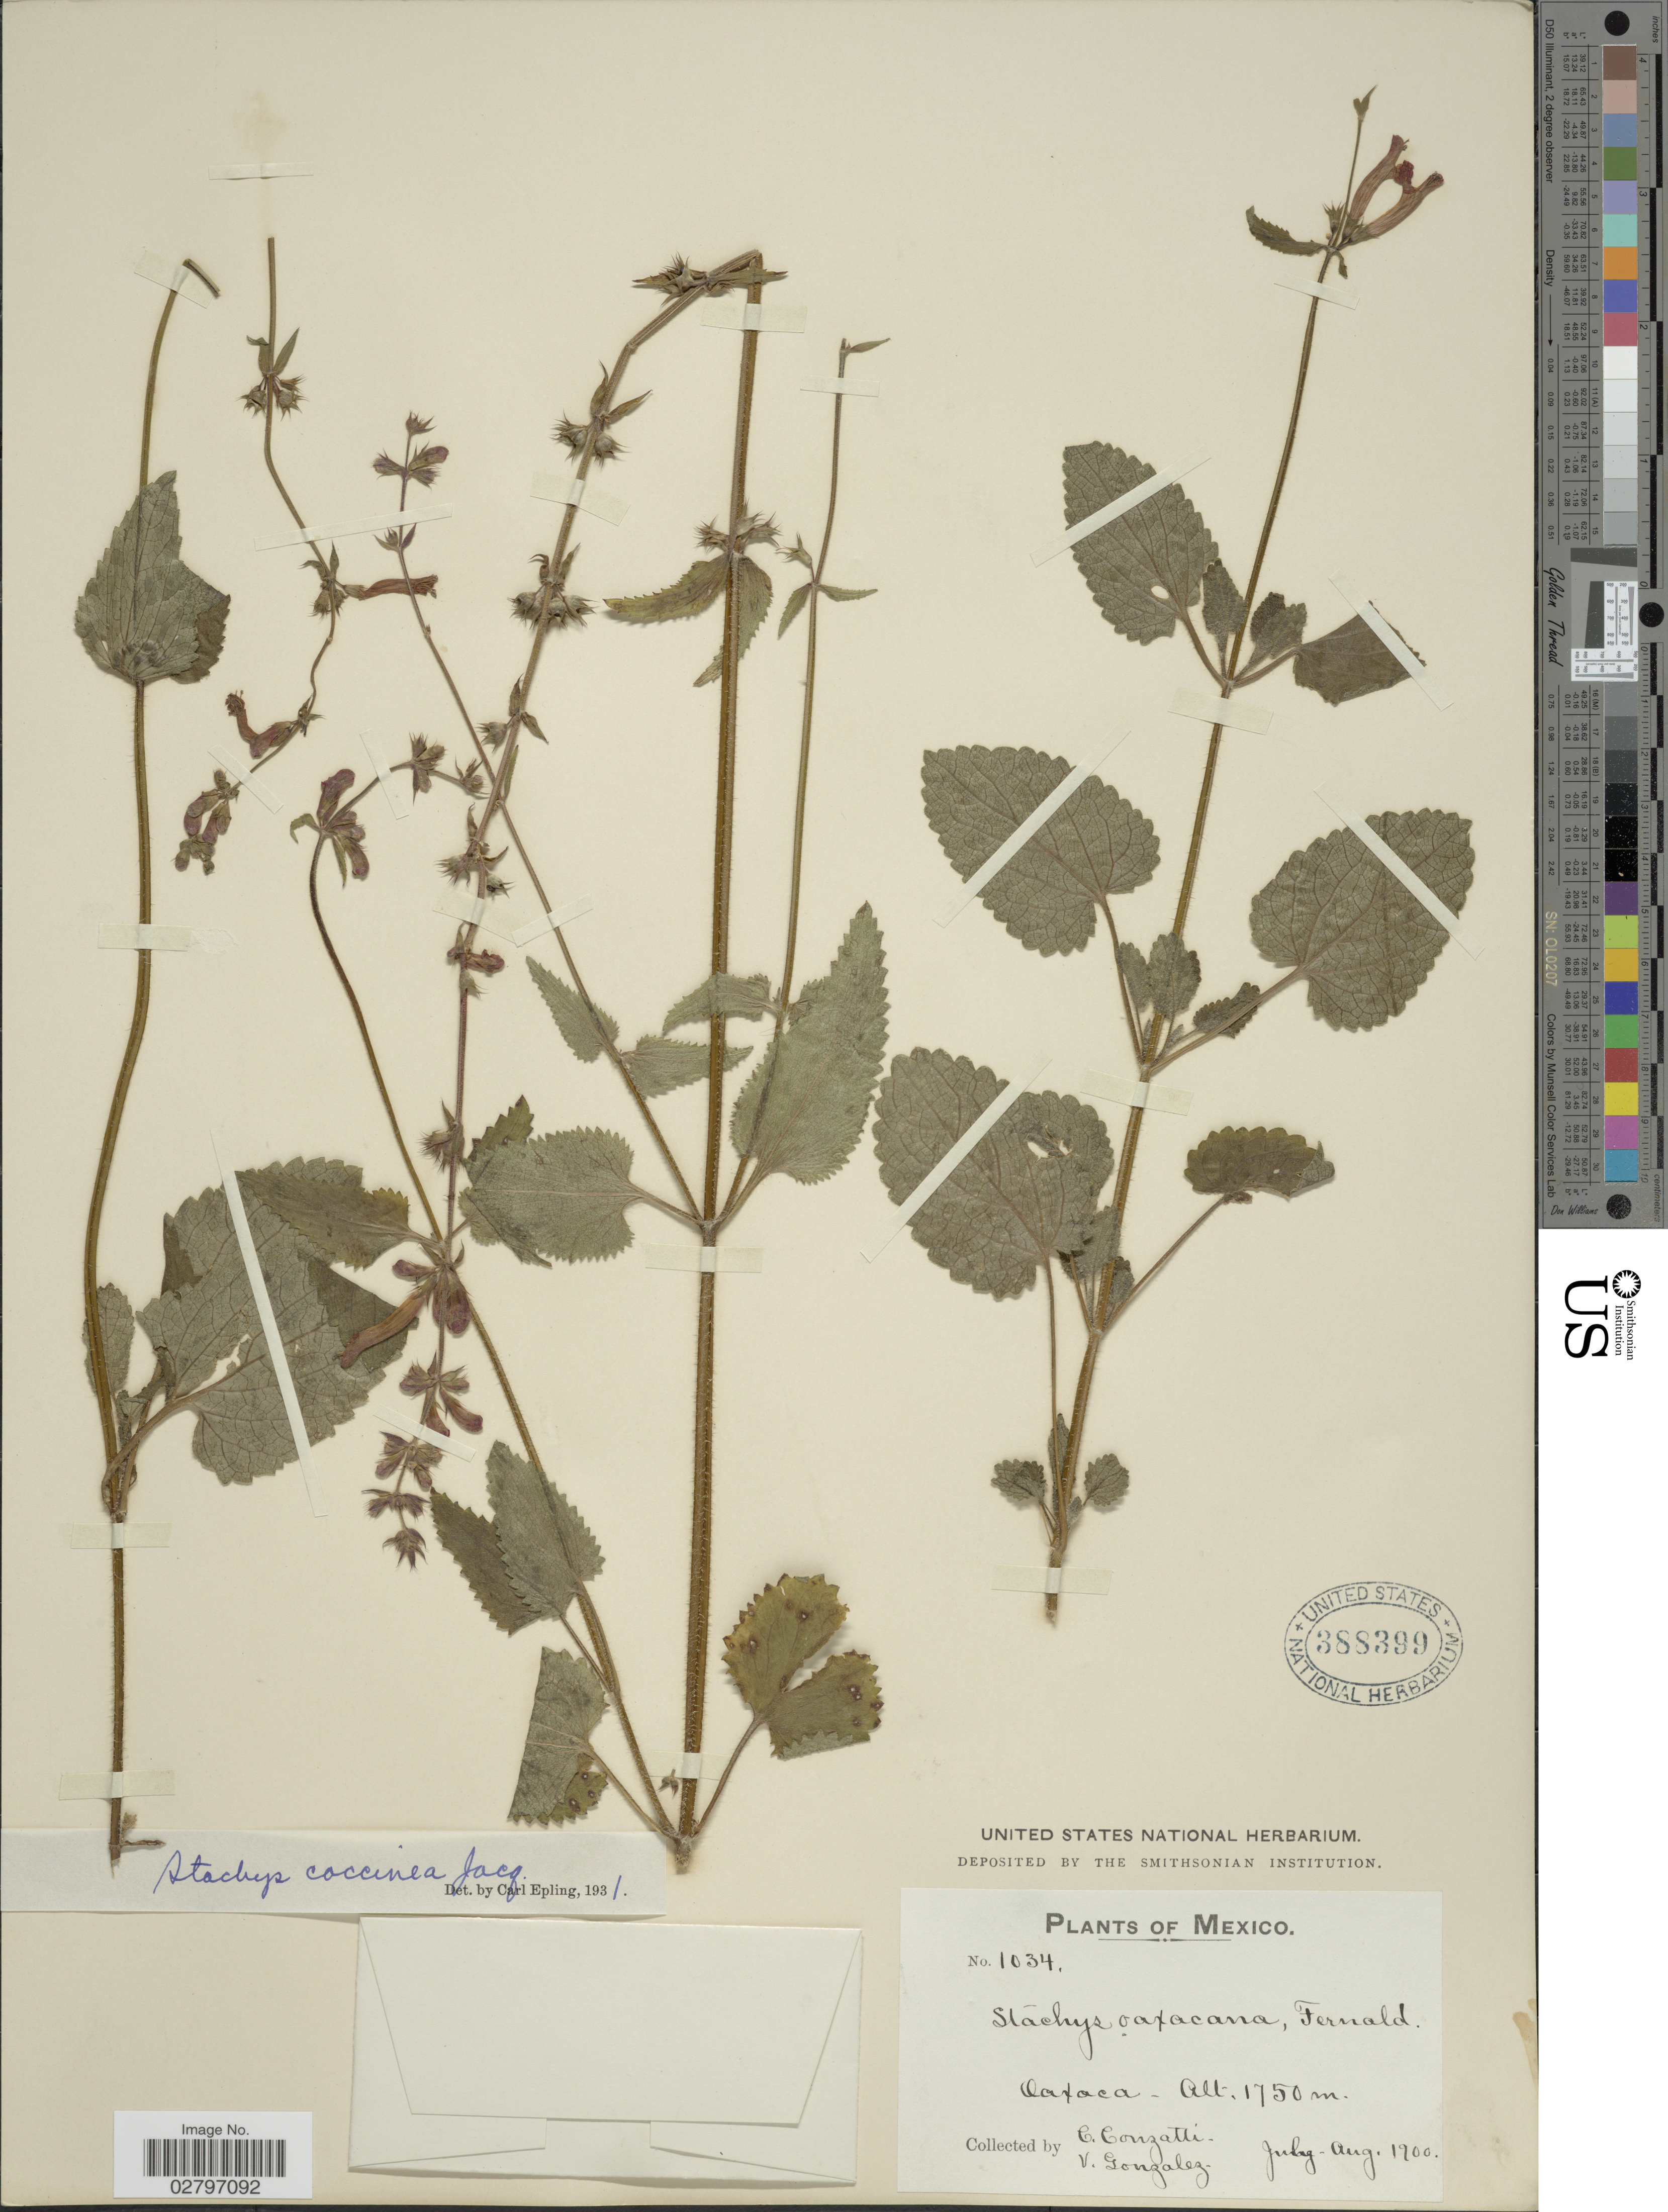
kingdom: Plantae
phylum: Tracheophyta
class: Magnoliopsida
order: Lamiales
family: Lamiaceae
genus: Stachys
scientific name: Stachys coccinea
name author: Ortega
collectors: C. Conzatti & V. Gonzalez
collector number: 1034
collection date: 1900-07/1900-08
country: Mexico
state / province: Oaxaca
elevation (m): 1750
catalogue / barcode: US 388399